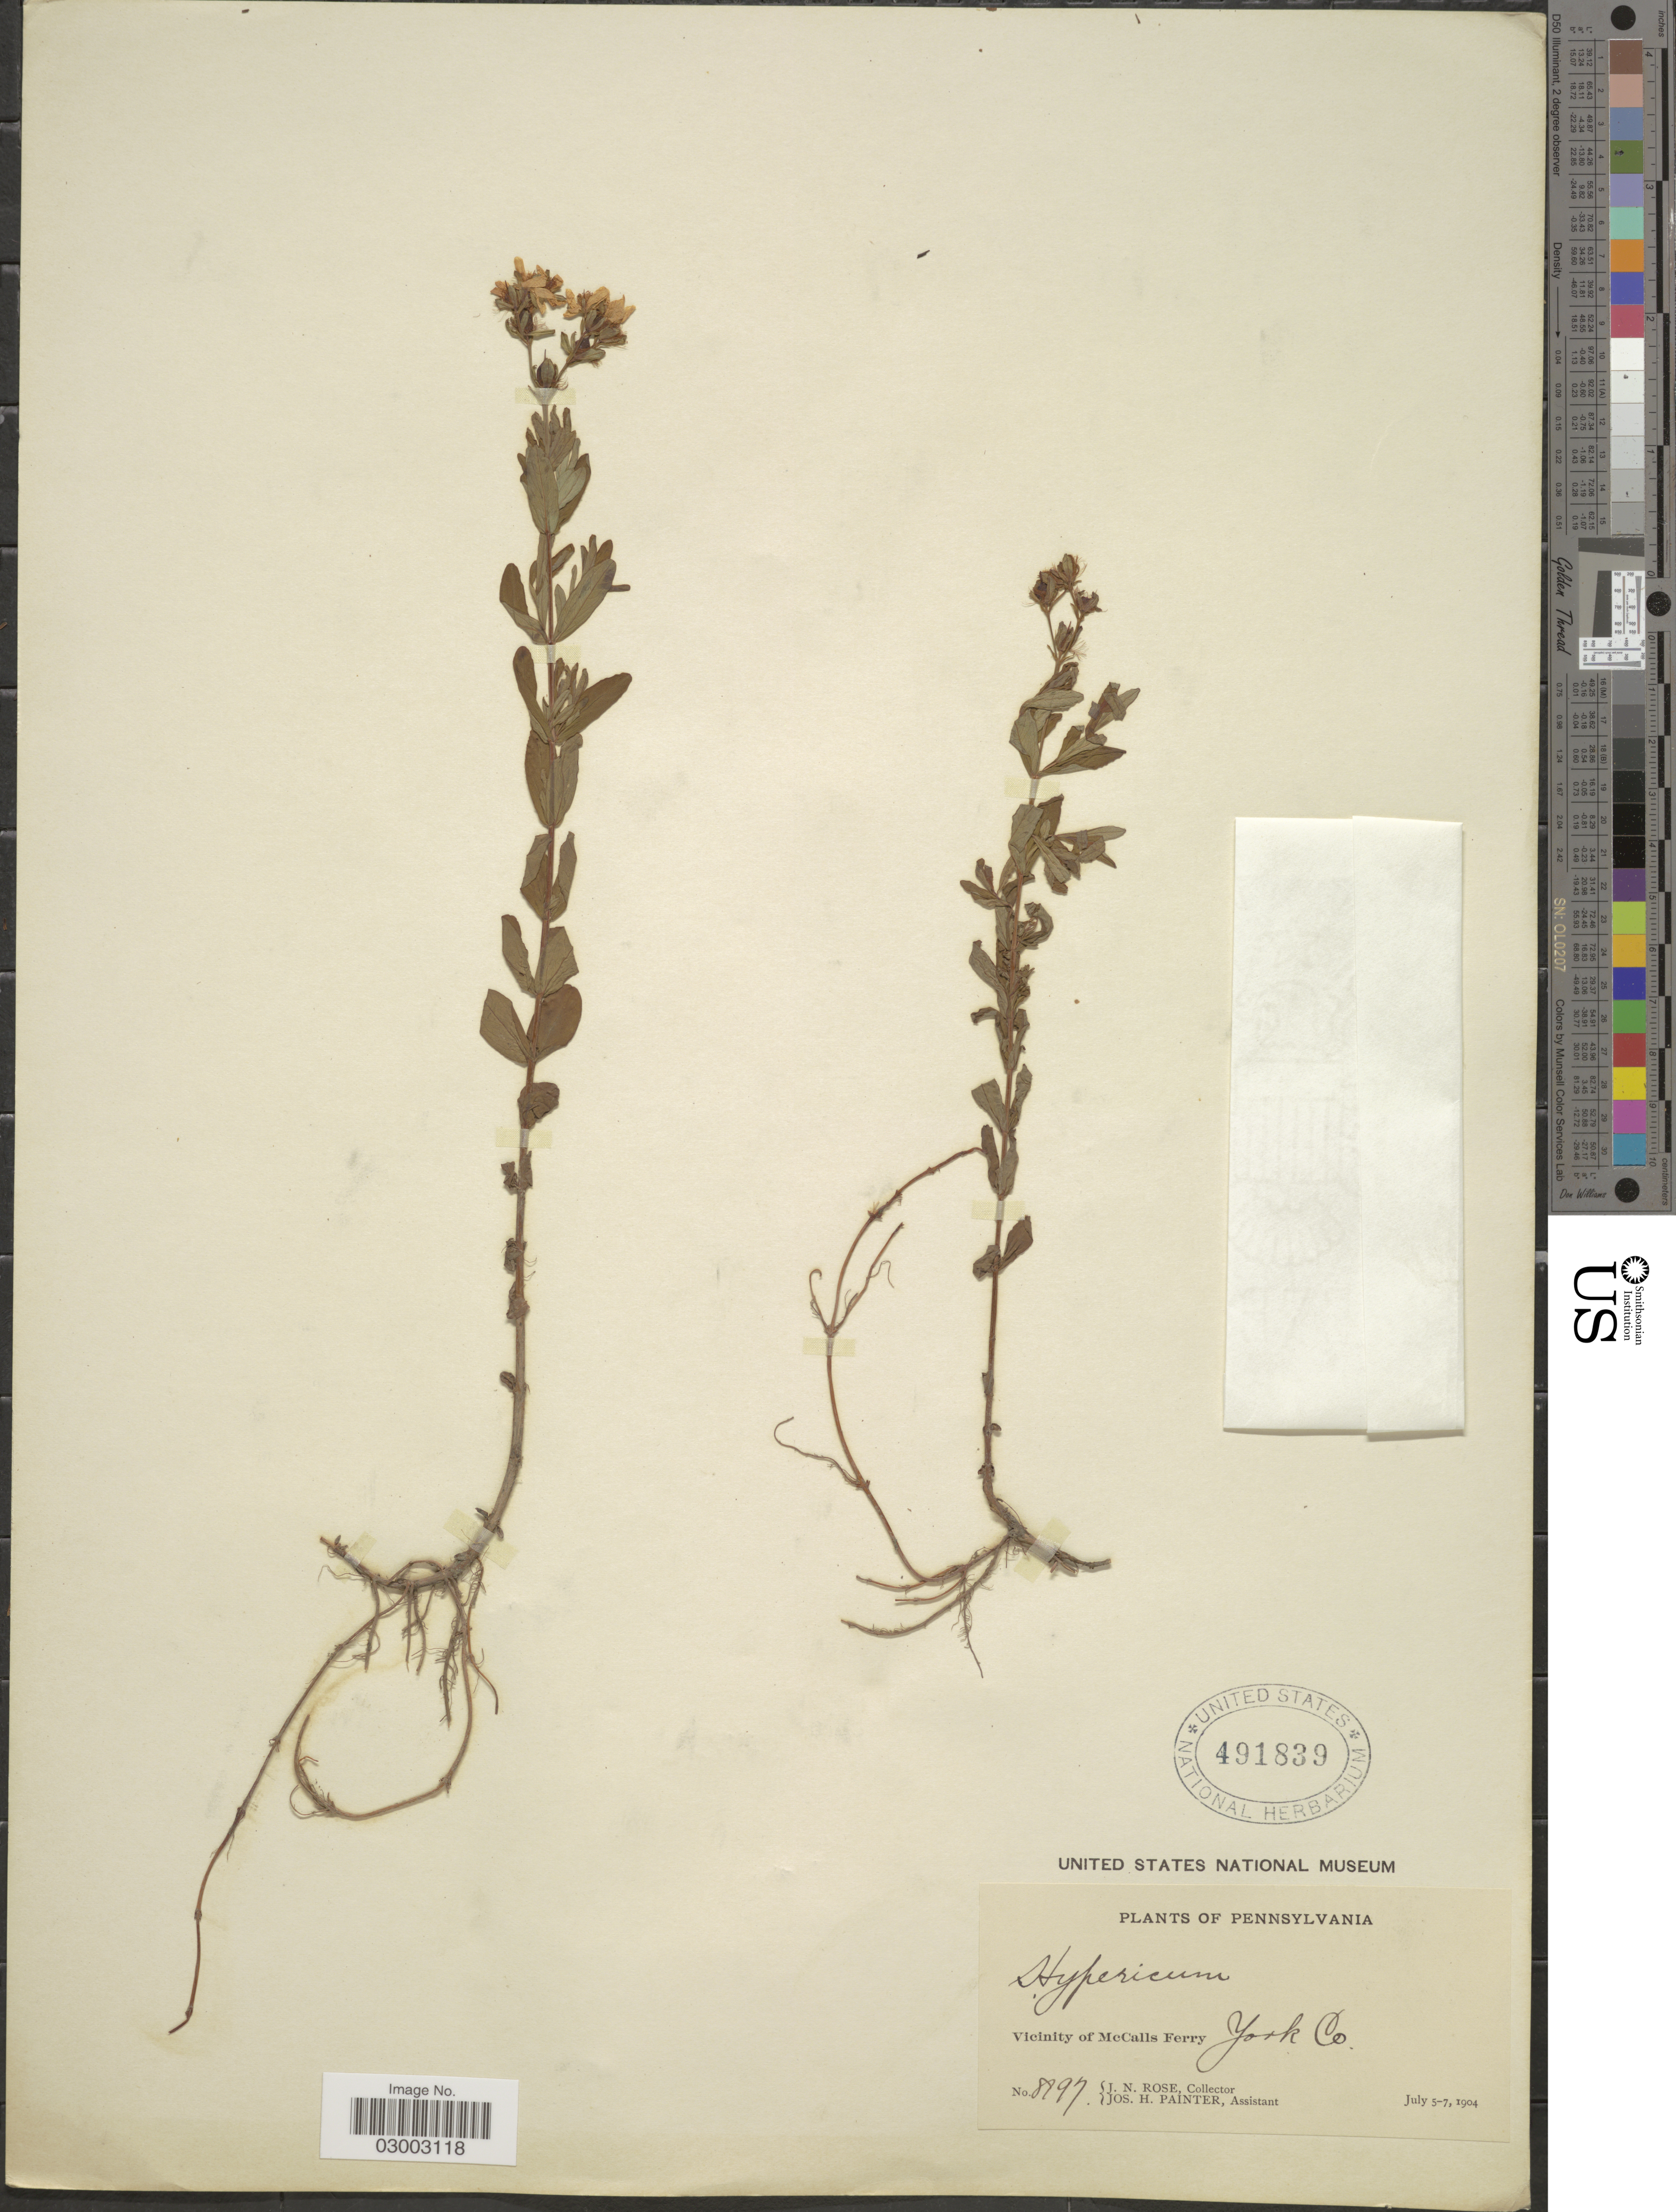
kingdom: Plantae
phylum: Tracheophyta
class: Magnoliopsida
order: Malpighiales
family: Hypericaceae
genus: Hypericum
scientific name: Hypericum sp.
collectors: J. N. Rose & J. H. Painter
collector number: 8297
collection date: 1904-07-05/1904-07-07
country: United States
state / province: Pennsylvania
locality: Vicinity of McCalls Ferry, York Co.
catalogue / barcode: US 491839